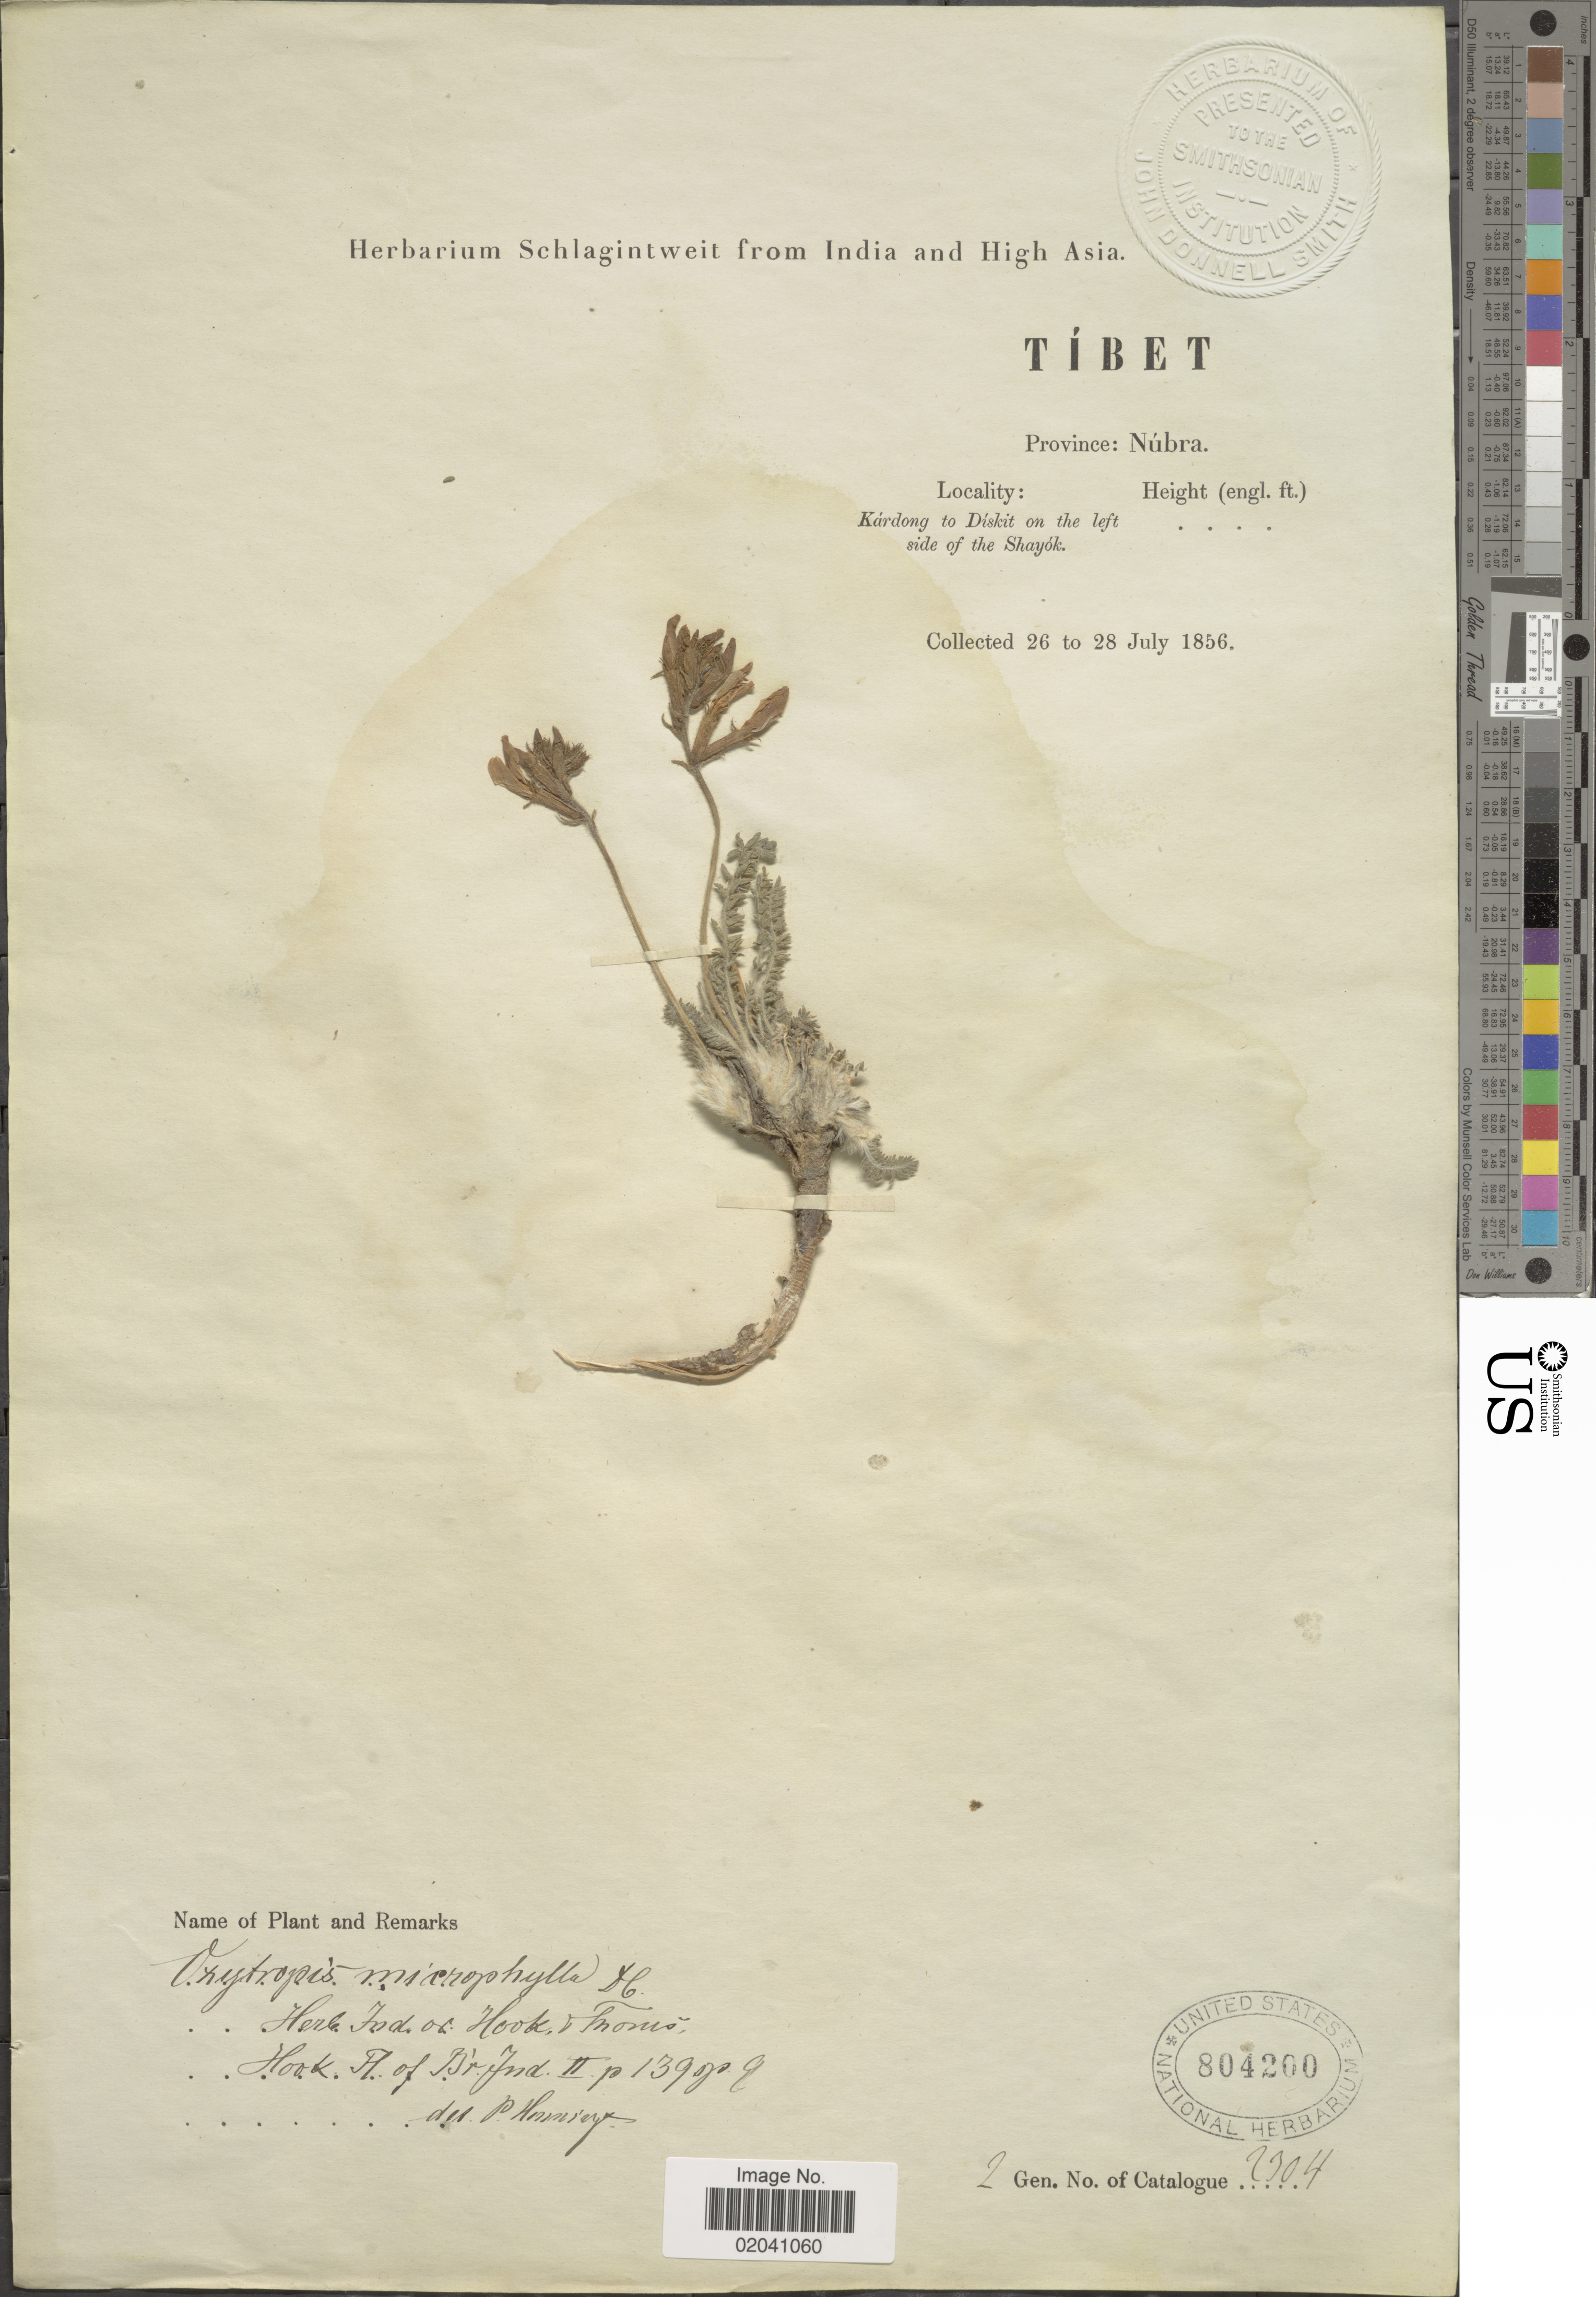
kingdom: Plantae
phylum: Tracheophyta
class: Magnoliopsida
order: Fabales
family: Fabaceae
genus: Oxytropis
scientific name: Oxytropis microphylla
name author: (Pall.) DC.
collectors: ex herb. Schlagintweit from India and High Asia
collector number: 2304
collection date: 1856-07-26/1856-07-28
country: China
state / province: Xizang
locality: Tibet, Province: Nubra, Kardong to Diskit on the left side of the Shayok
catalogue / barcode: US 804200